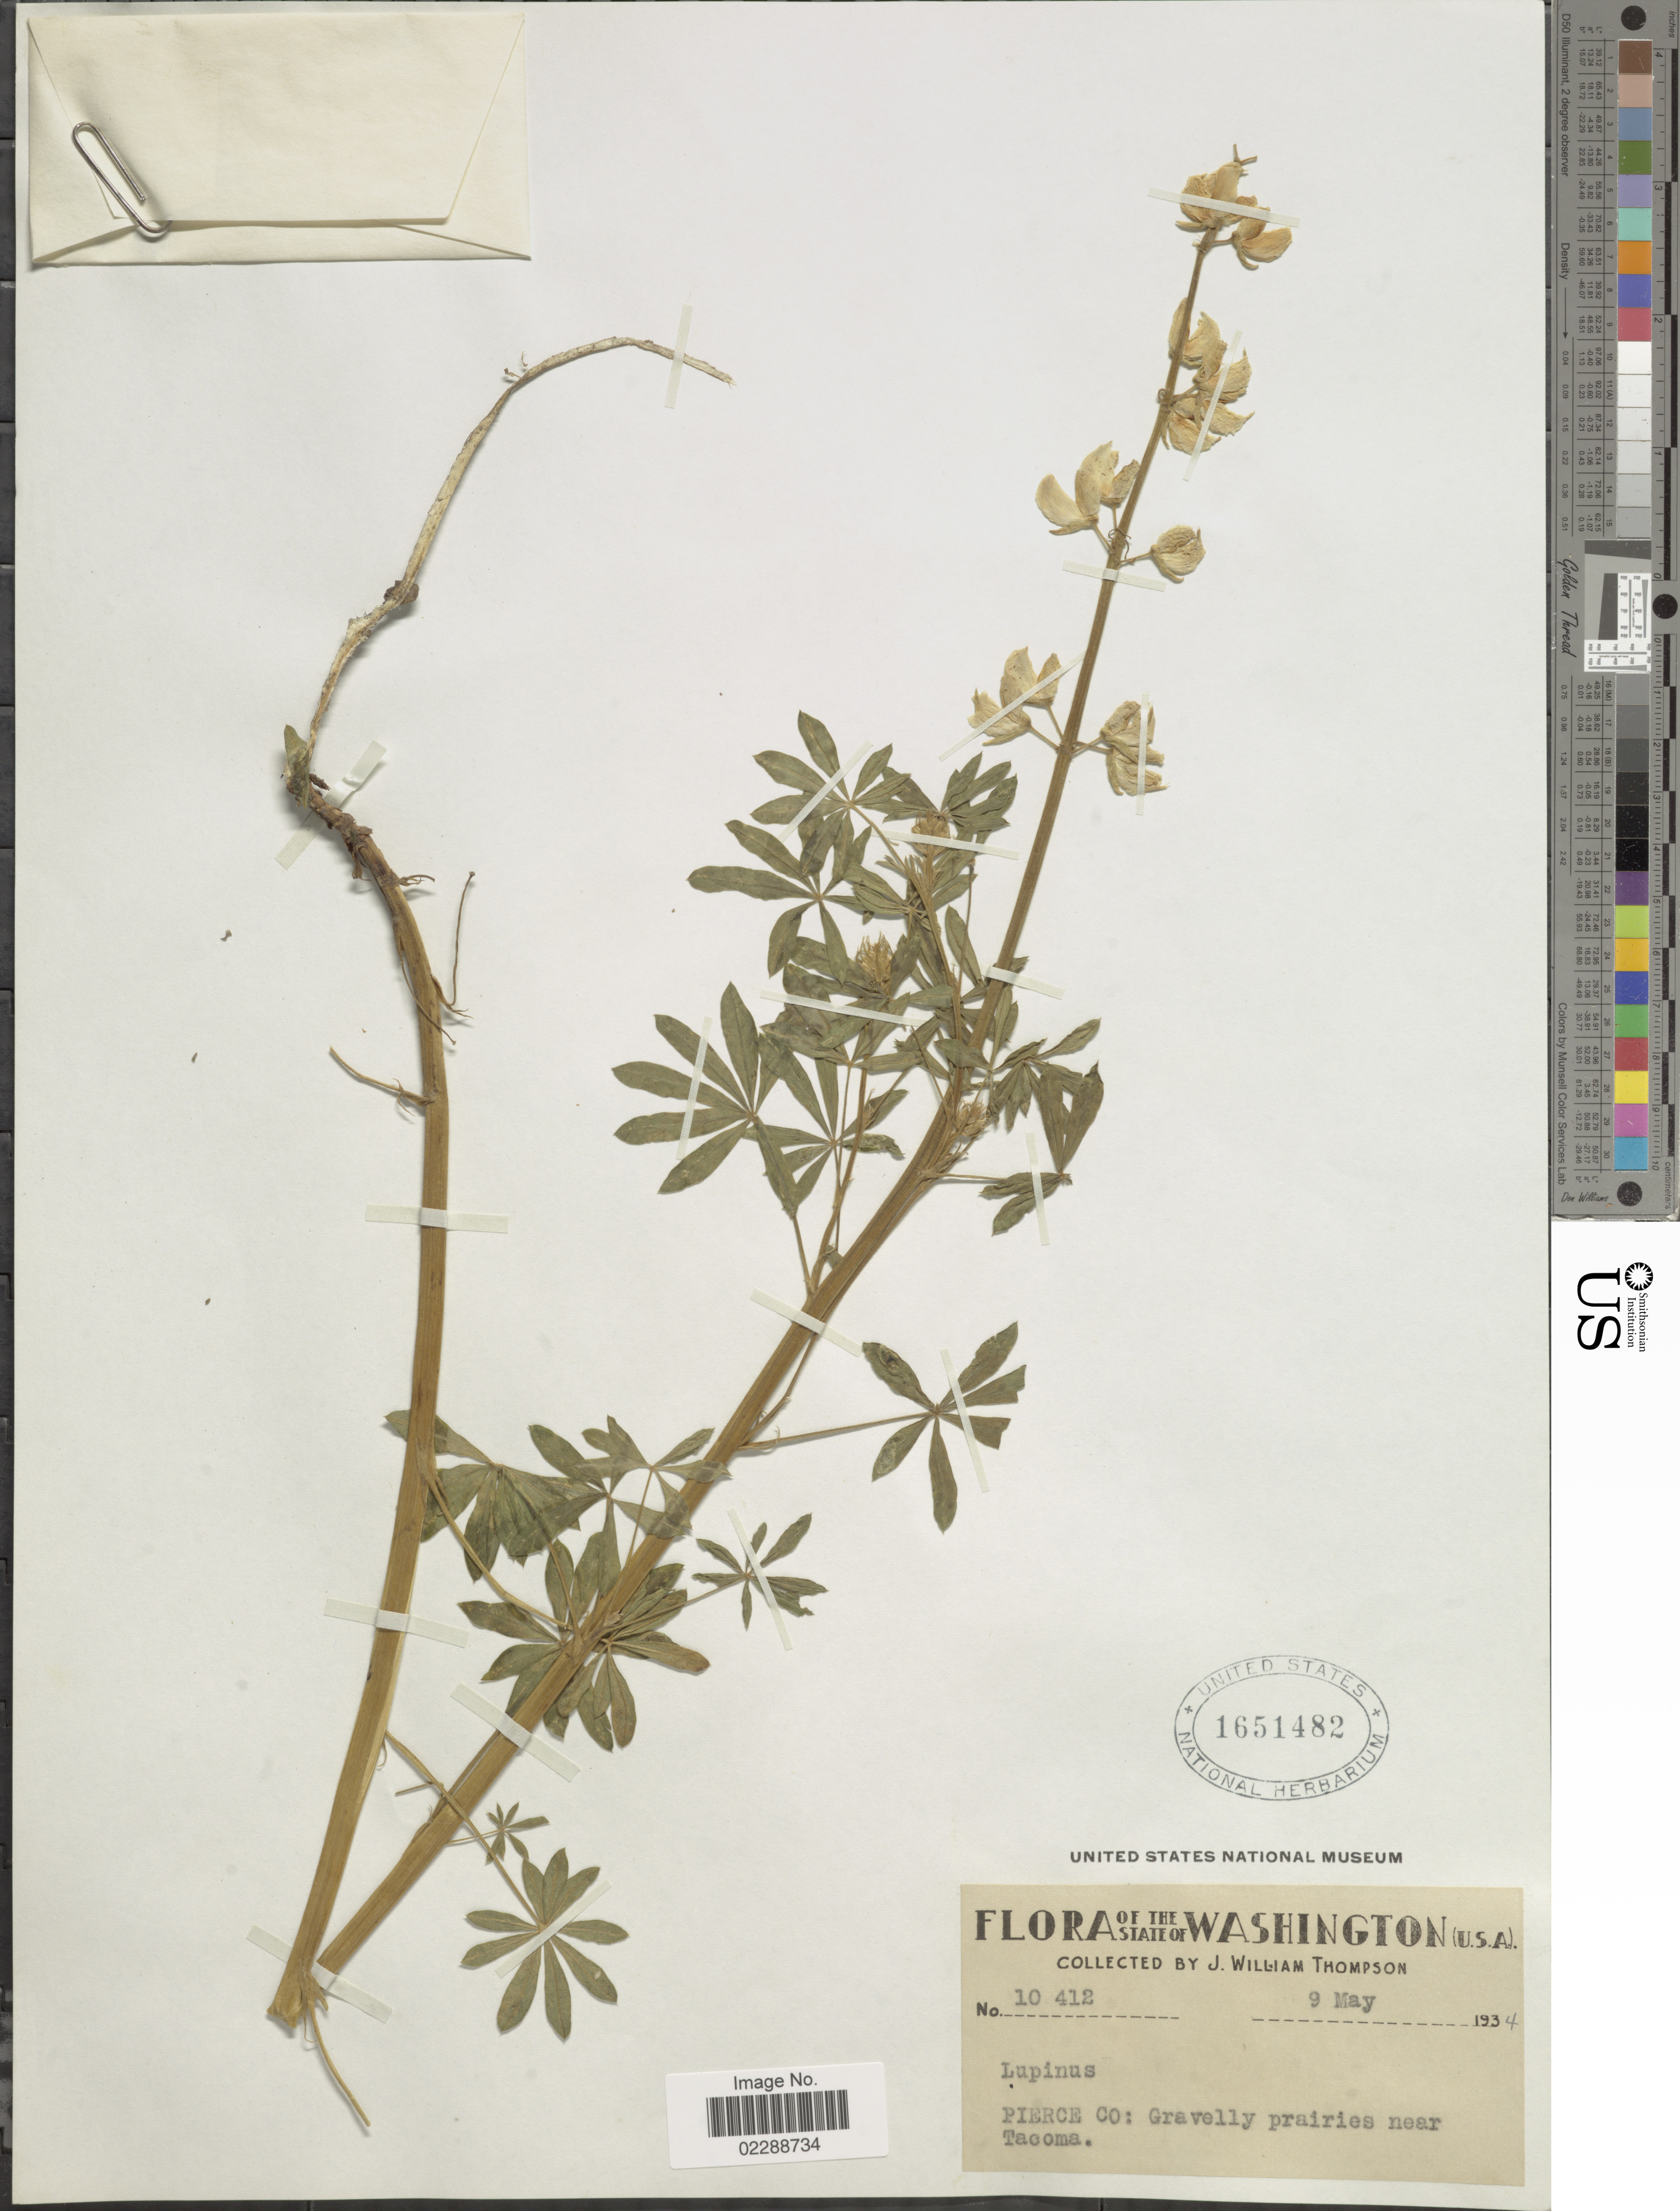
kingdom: Plantae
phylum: Tracheophyta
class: Magnoliopsida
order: Fabales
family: Fabaceae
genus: Lupinus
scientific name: Lupinus sp.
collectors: J. W. Thompson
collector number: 10412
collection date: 1934-05-09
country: United States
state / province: Washington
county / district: Pierce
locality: The State of Washington, Pierce Co: Gravelly prairies near Tacoma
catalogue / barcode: US 1651482